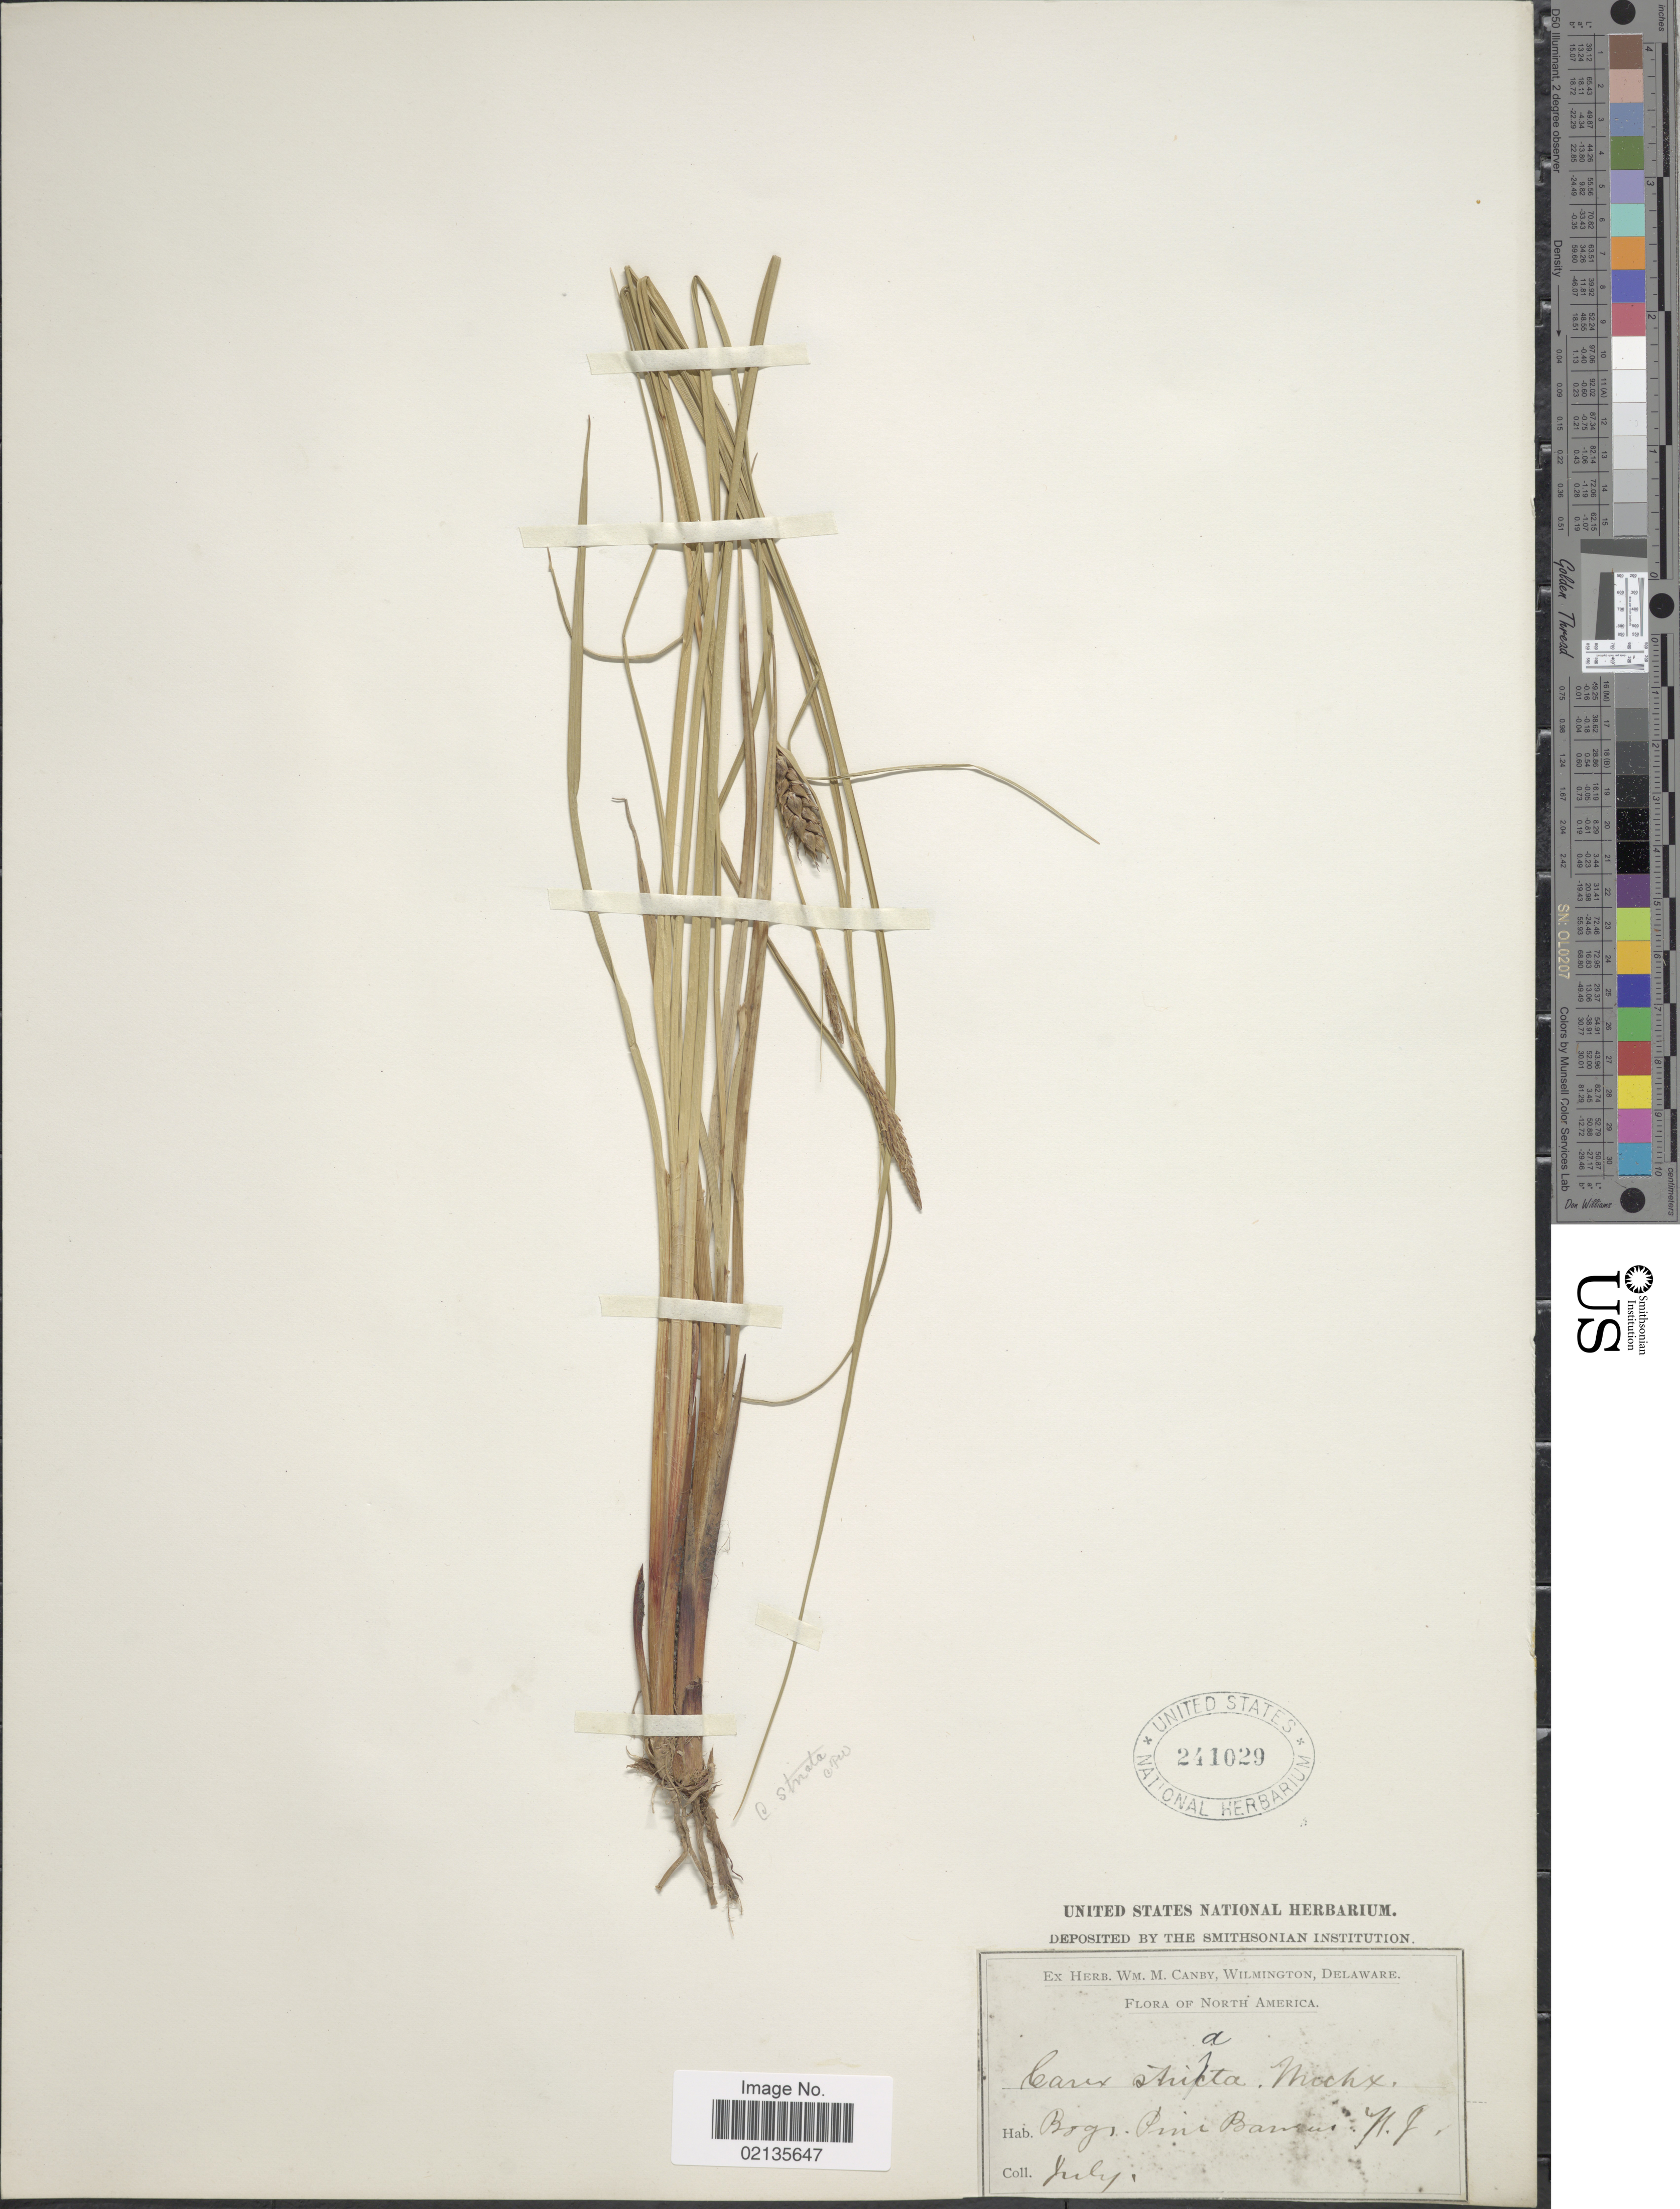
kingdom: Plantae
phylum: Tracheophyta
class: Liliopsida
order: Poales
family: Cyperaceae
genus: Carex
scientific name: Carex striata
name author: Michx.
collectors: ex herb. W.M. Canby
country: United States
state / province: New Jersey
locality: Bogs, Pine Barrens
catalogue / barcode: US 241029